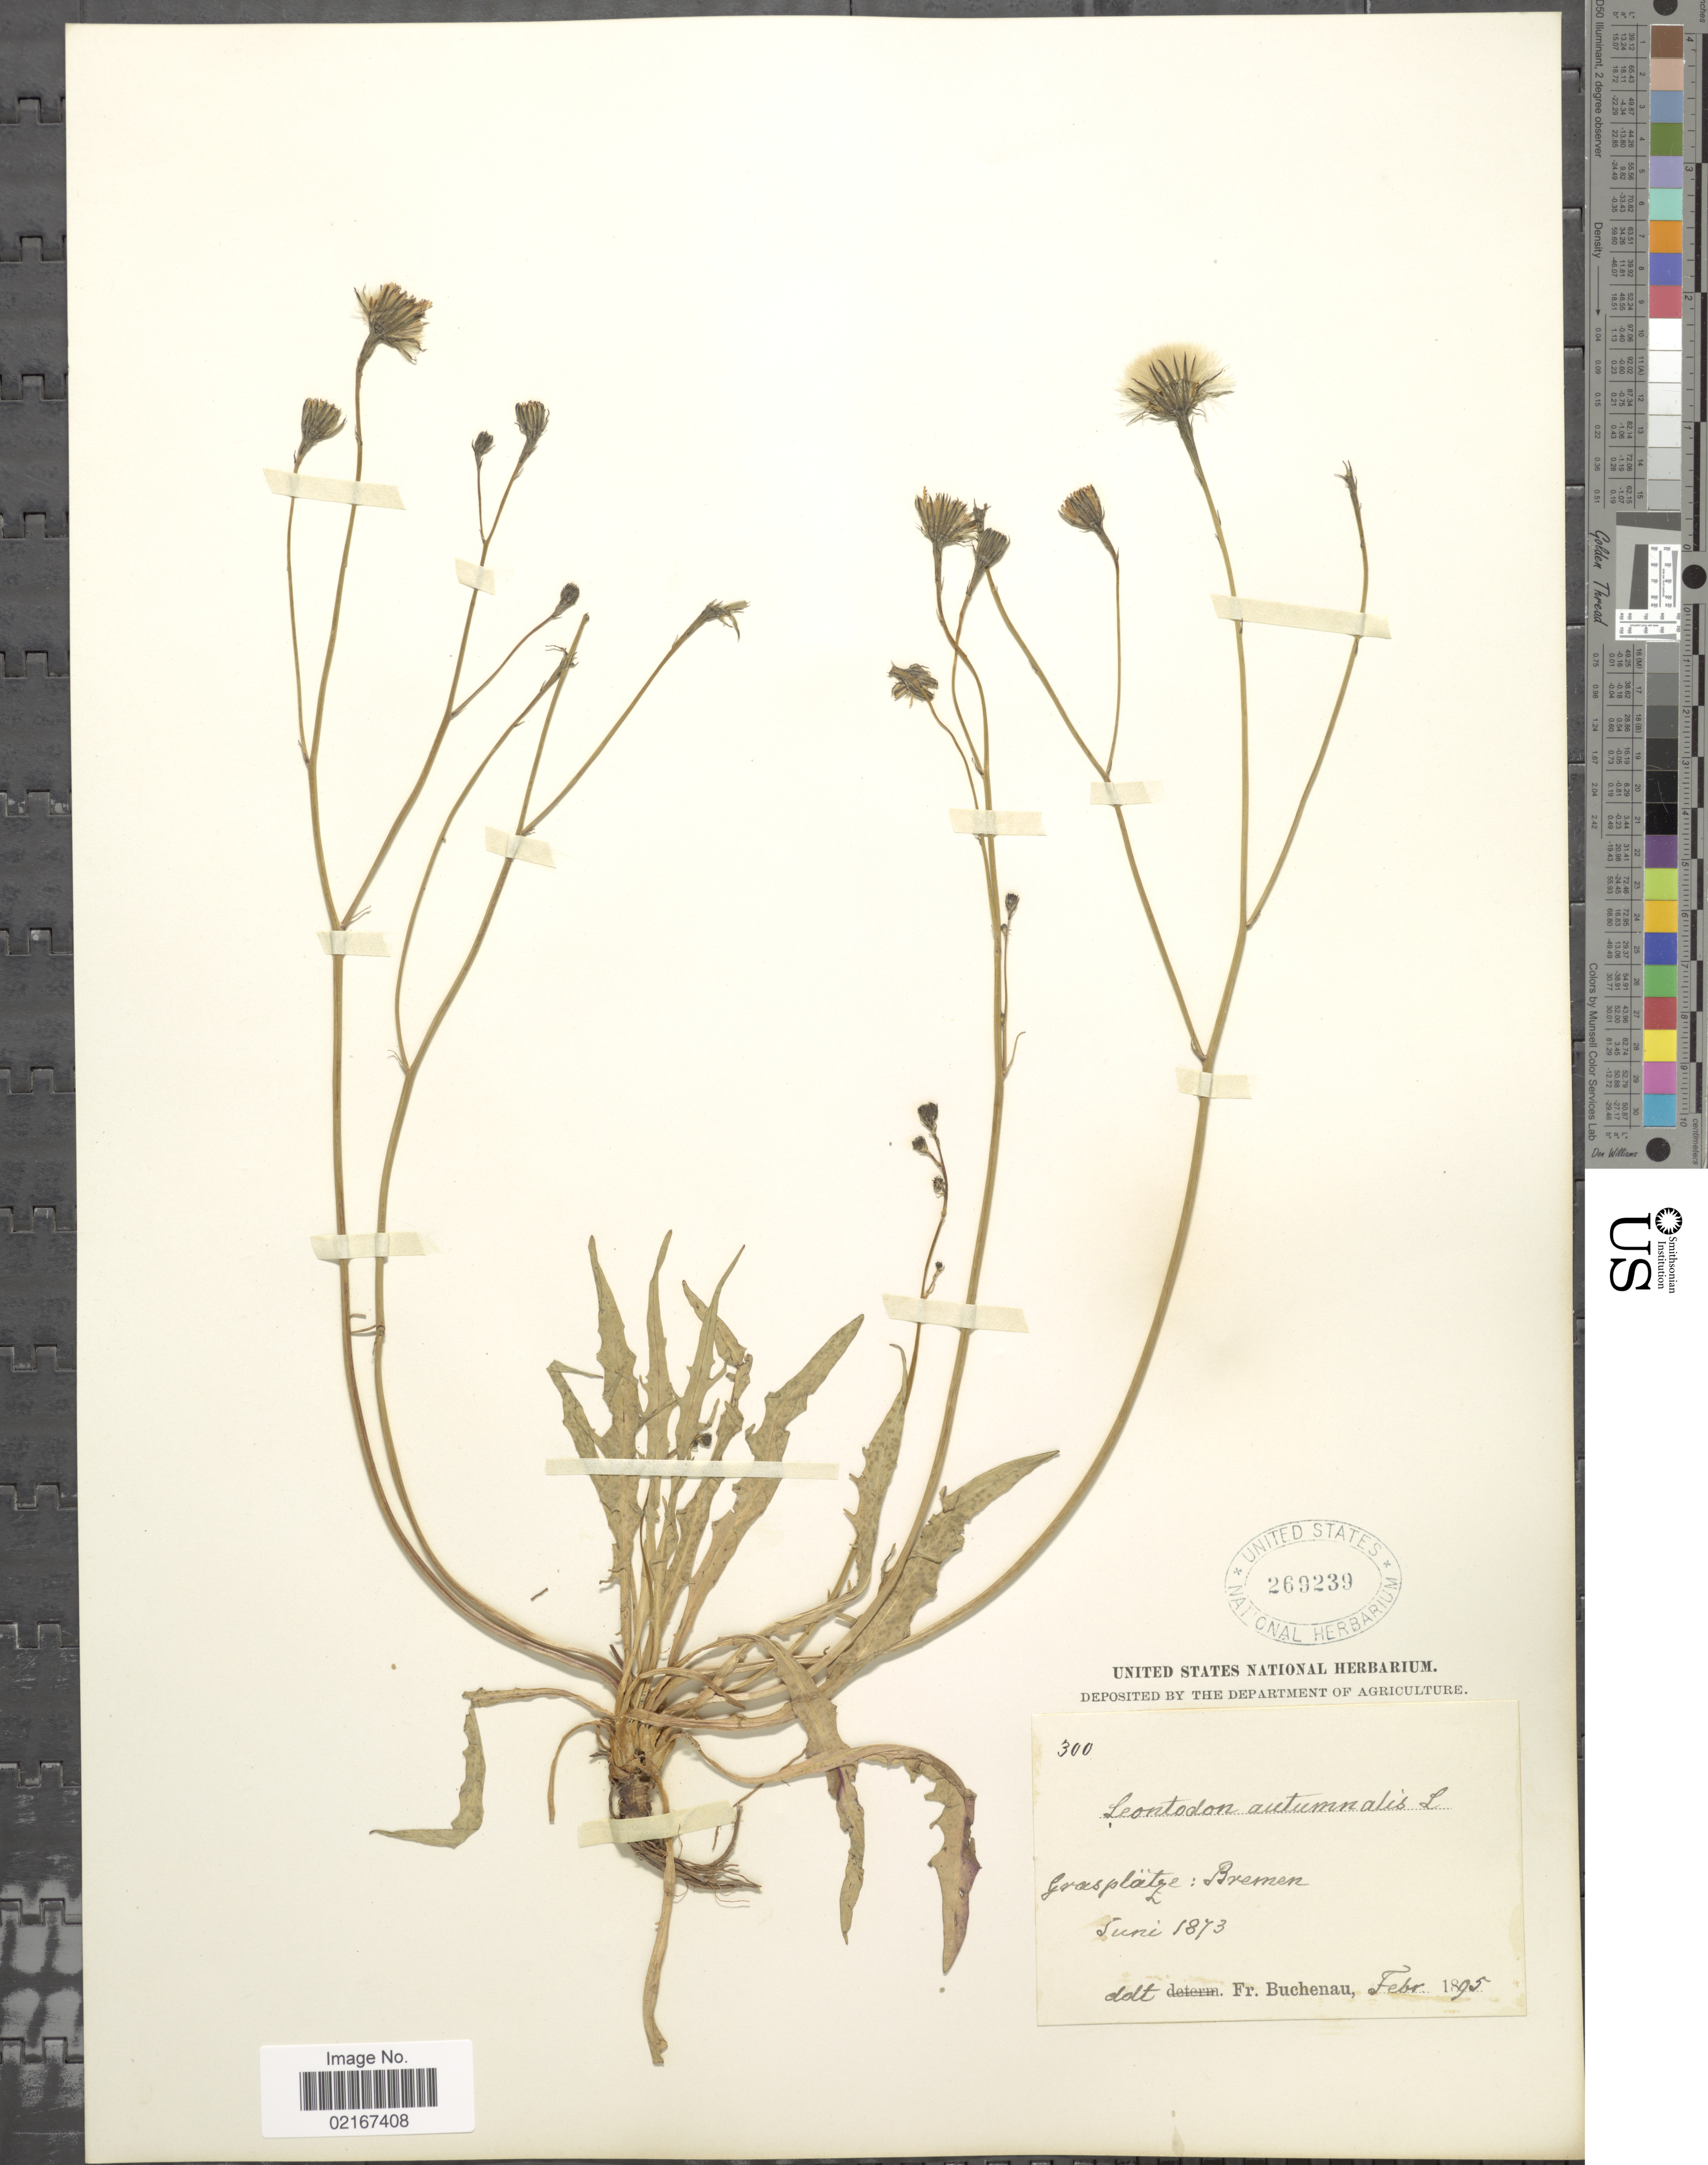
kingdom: Plantae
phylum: Tracheophyta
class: Magnoliopsida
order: Asterales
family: Asteraceae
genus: Leontodon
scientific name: Leontodon autumnalis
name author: L.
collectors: U.S. National Herbarium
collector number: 300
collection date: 1873-06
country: Germany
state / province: Bremen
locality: Grasplatze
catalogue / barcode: US 269239